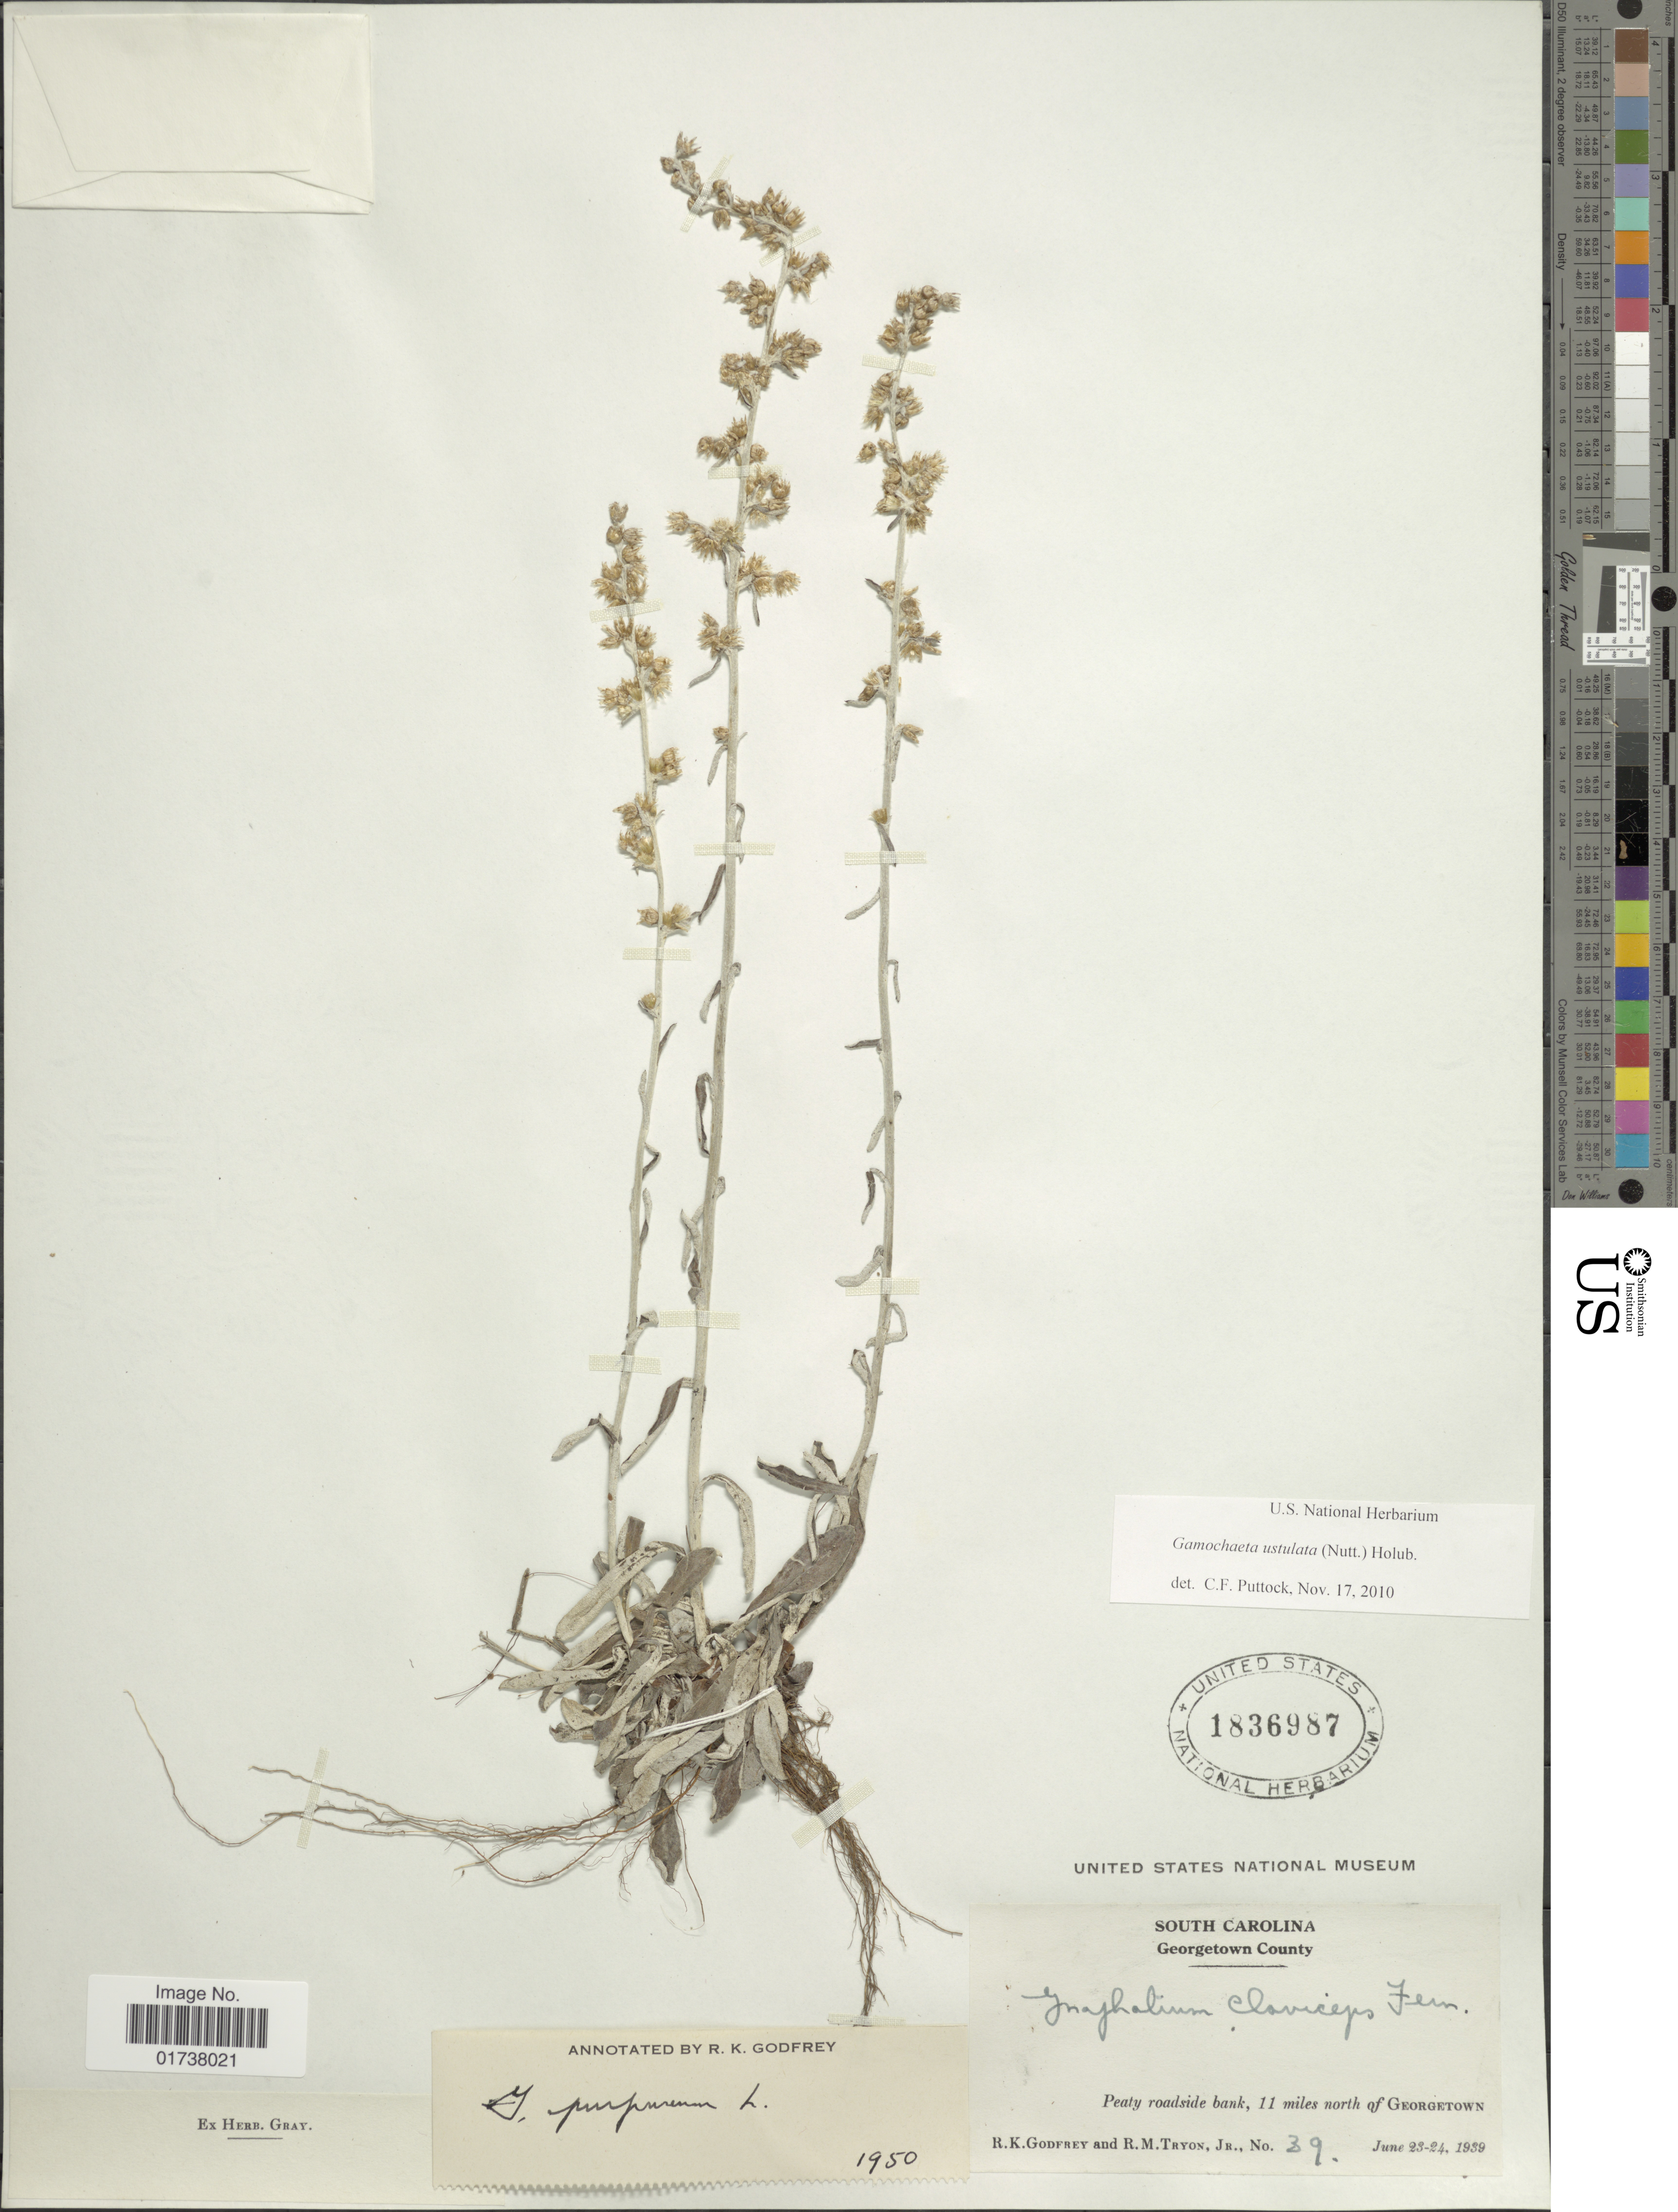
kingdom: Plantae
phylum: Tracheophyta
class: Magnoliopsida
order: Asterales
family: Asteraceae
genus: Gamochaeta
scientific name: Gamochaeta ustulata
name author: (Nutt.) Holub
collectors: R. K. Godfrey & R. M. Tryon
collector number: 39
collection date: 1939-06-23/1939-06-24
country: United States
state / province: South Carolina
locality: Georgetown County, 11 miles north of Georgetown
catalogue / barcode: US 1836987